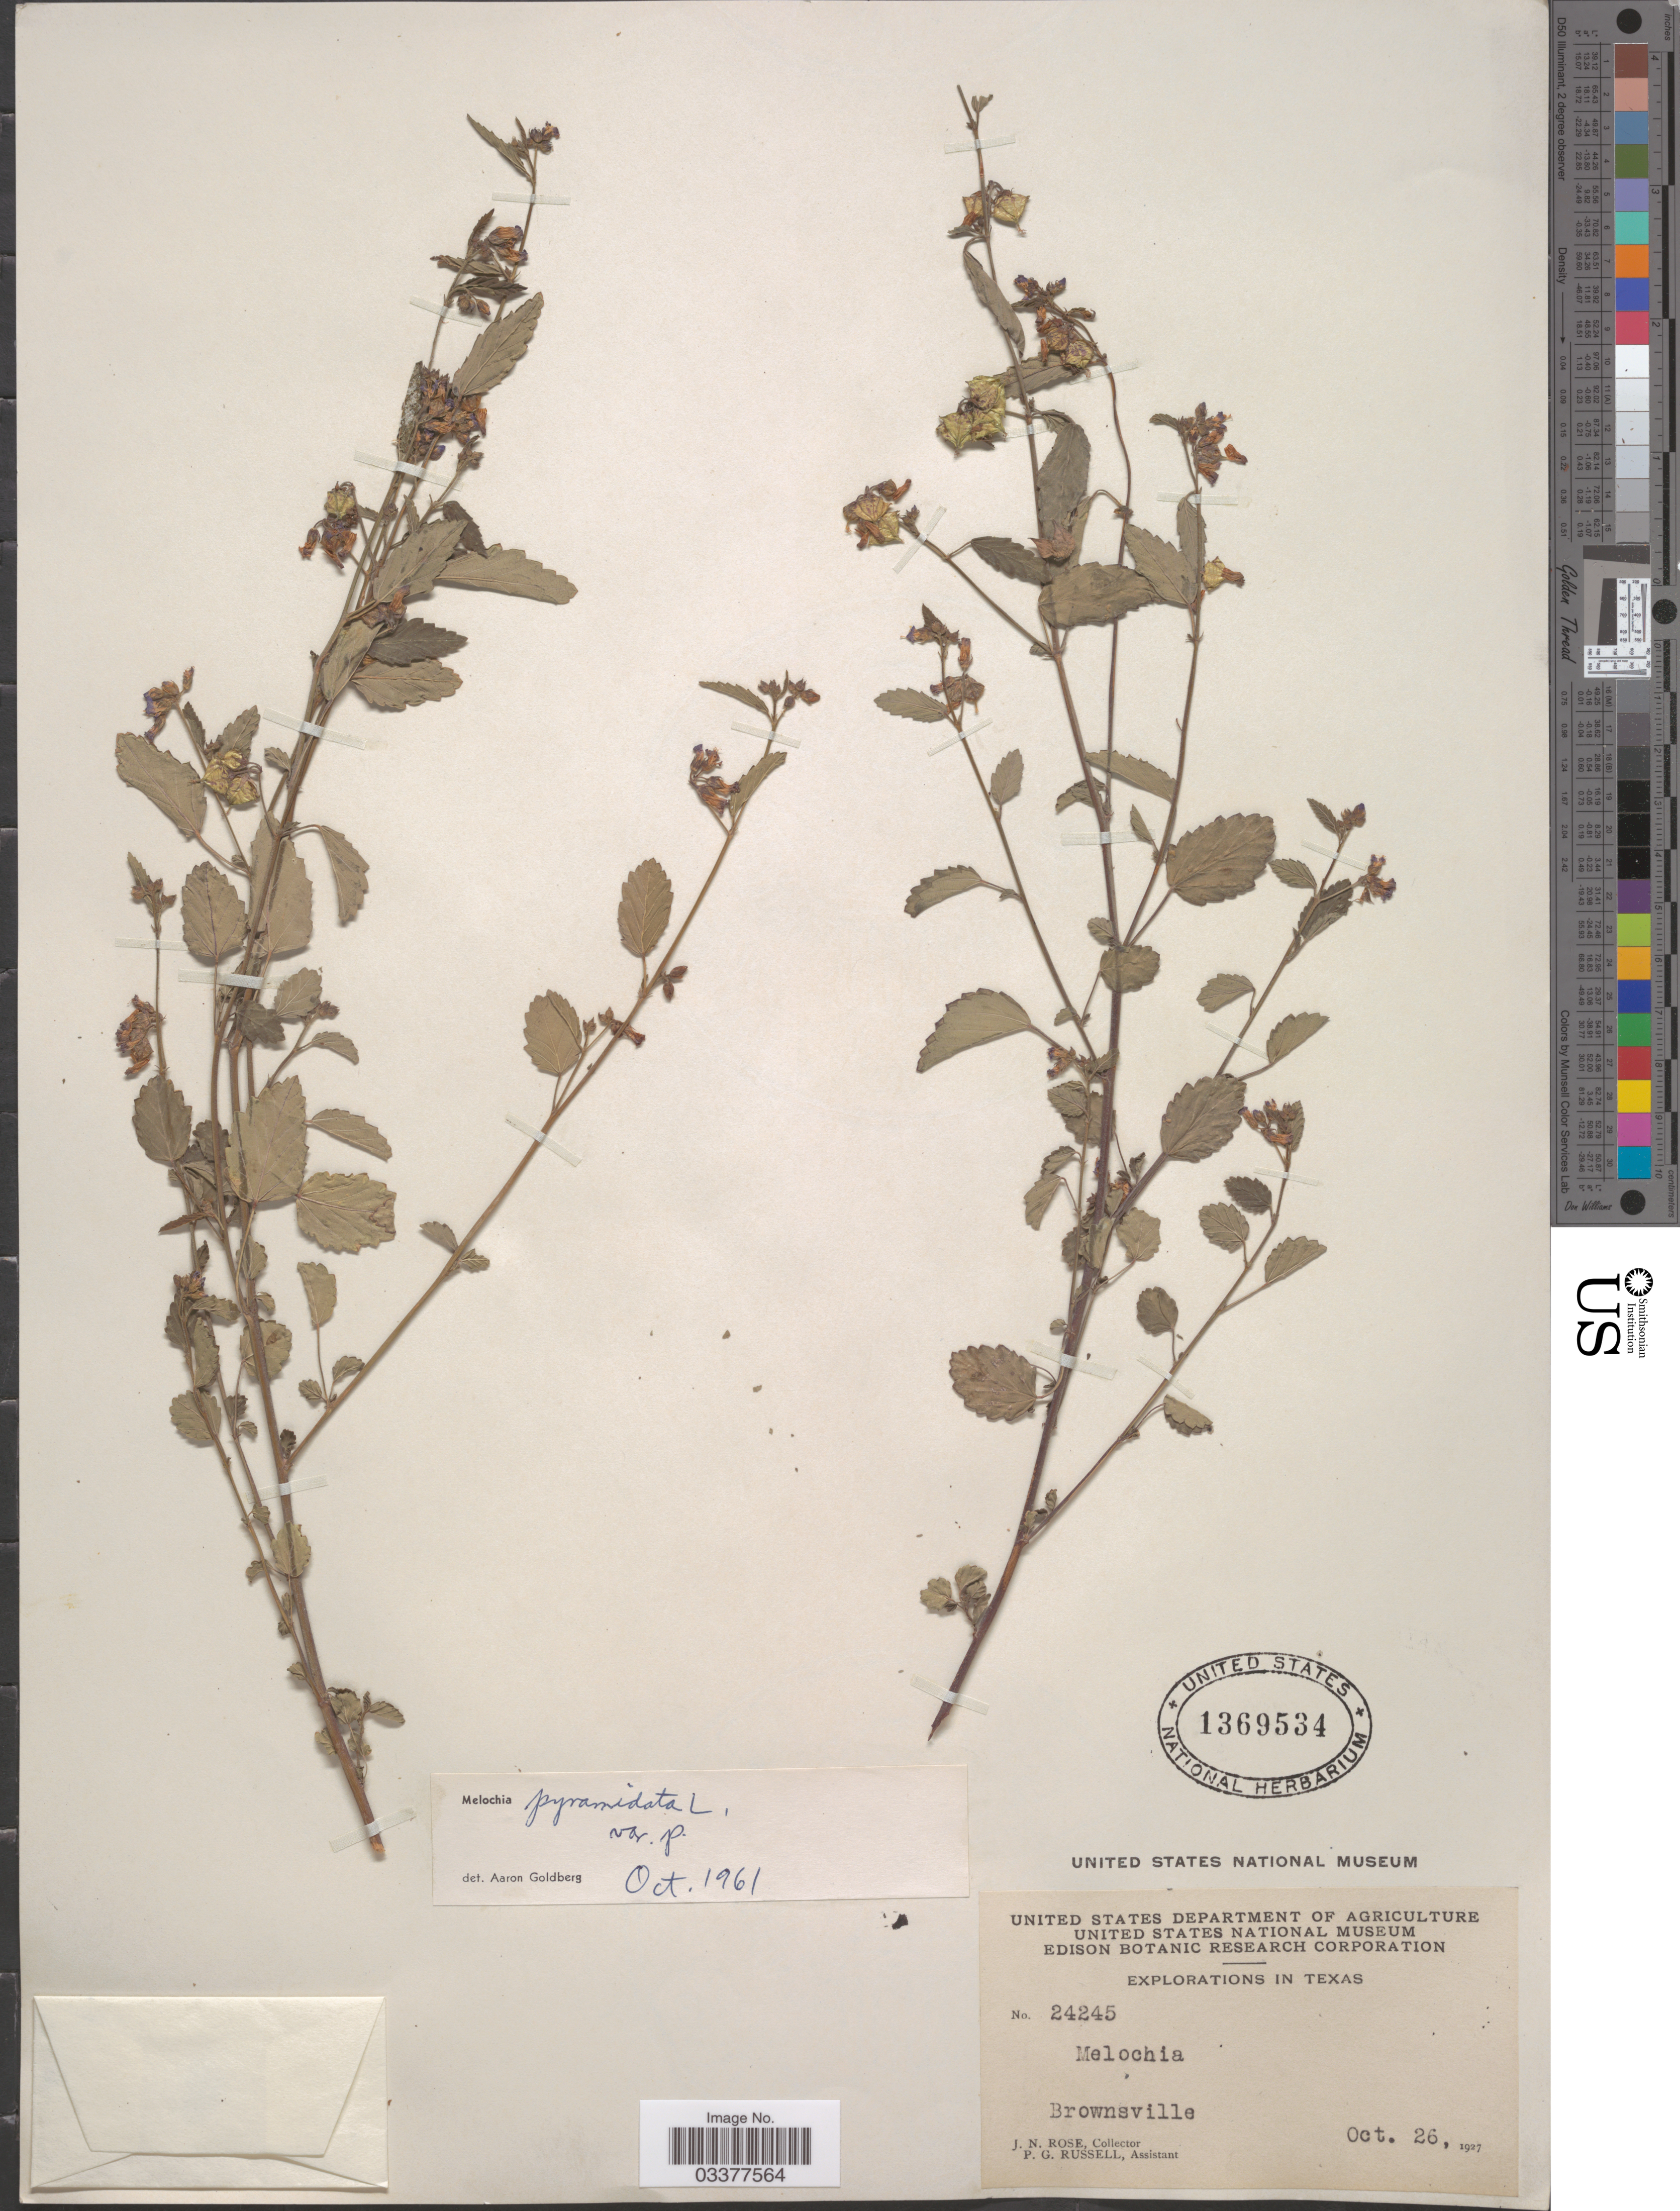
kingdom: Plantae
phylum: Tracheophyta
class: Magnoliopsida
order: Malvales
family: Malvaceae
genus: Melochia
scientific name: Melochia pyramidata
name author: L.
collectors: J. N. Rose & P. G. Russell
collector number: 24245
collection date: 1927-10-26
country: United States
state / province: Texas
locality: Brownsville.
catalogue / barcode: US 1369534